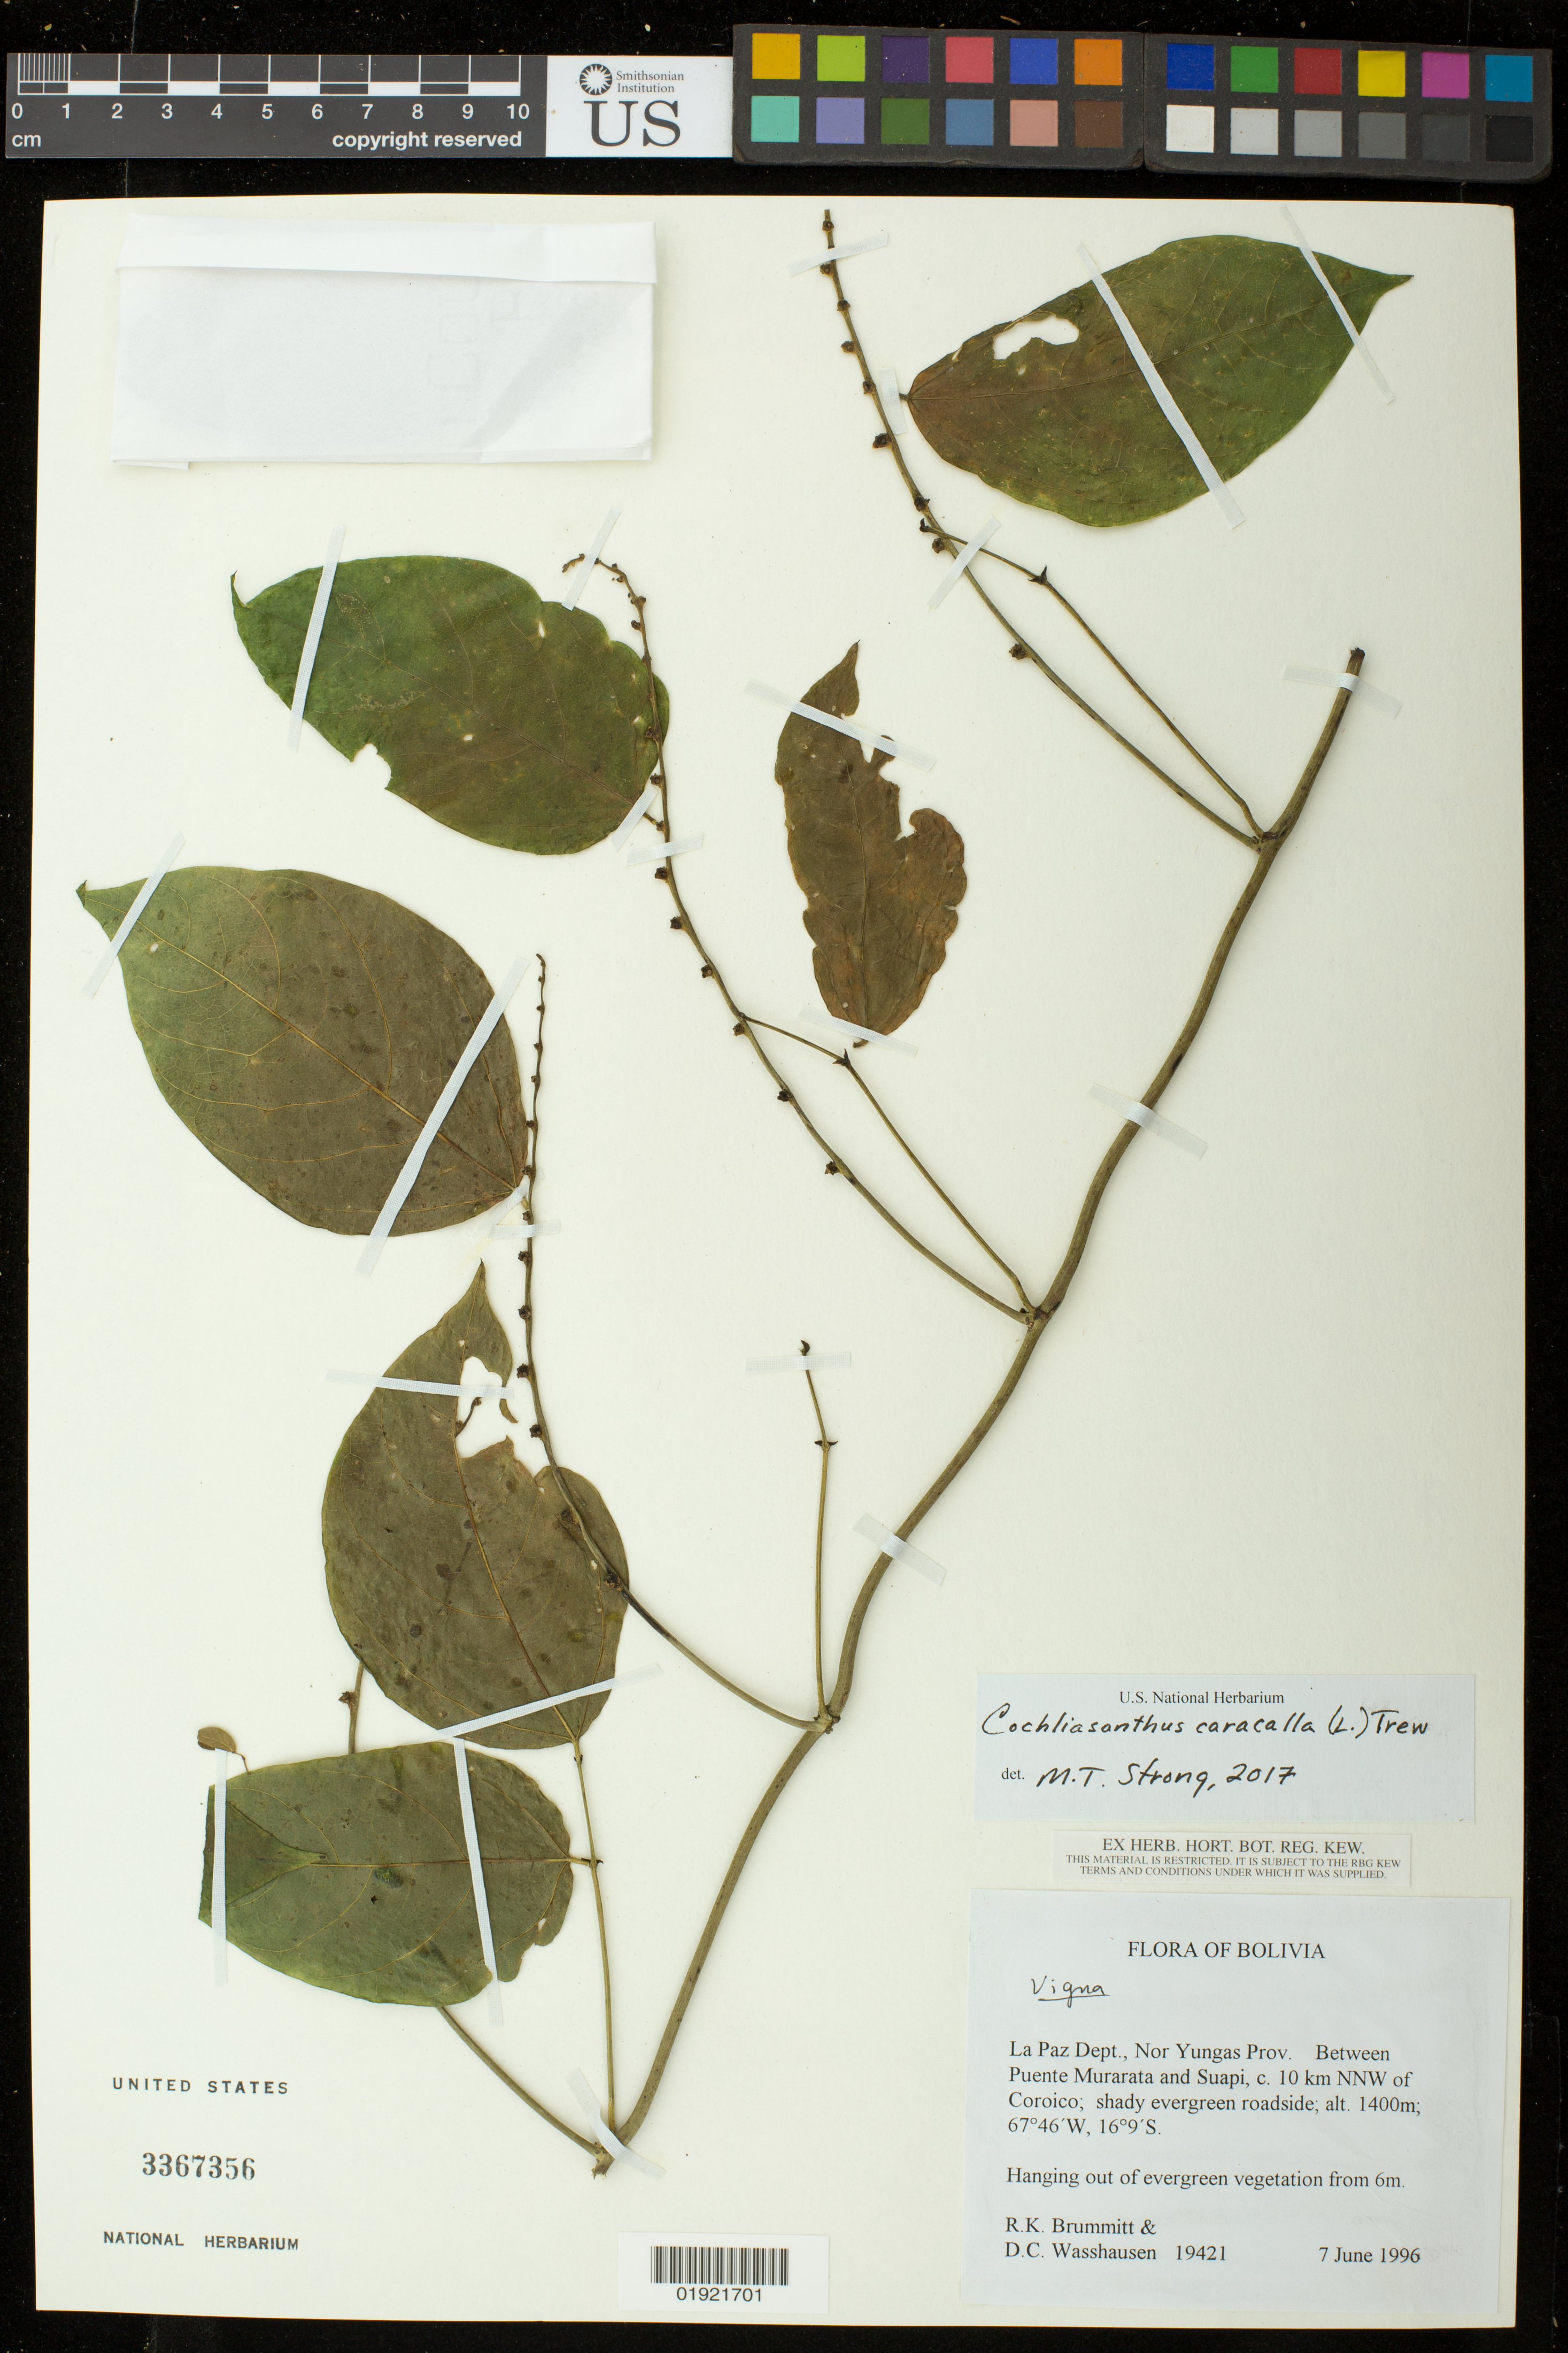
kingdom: Plantae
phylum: Tracheophyta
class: Magnoliopsida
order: Fabales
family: Fabaceae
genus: Cochliasanthus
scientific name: Cochliasanthus caracalla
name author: (L.) Trew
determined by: Strong, M. T., (US), Smithsonian Institution - National Museum of Natural History (UNITED STATES)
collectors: R. K. Brummitt & D. C. Wasshausen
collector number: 19421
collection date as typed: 1 June 1996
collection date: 1996-06-07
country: Bolivia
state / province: La Paz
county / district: Nor Yungas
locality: Between Puente Murarata and Suapi, c. 10 km NNW of Coroico; shady evergreen roadside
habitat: Hanging out of evergreen vegetation from 6 m.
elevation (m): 1400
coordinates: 16 09 0 S, 67 46 0 W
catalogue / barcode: US 3367356